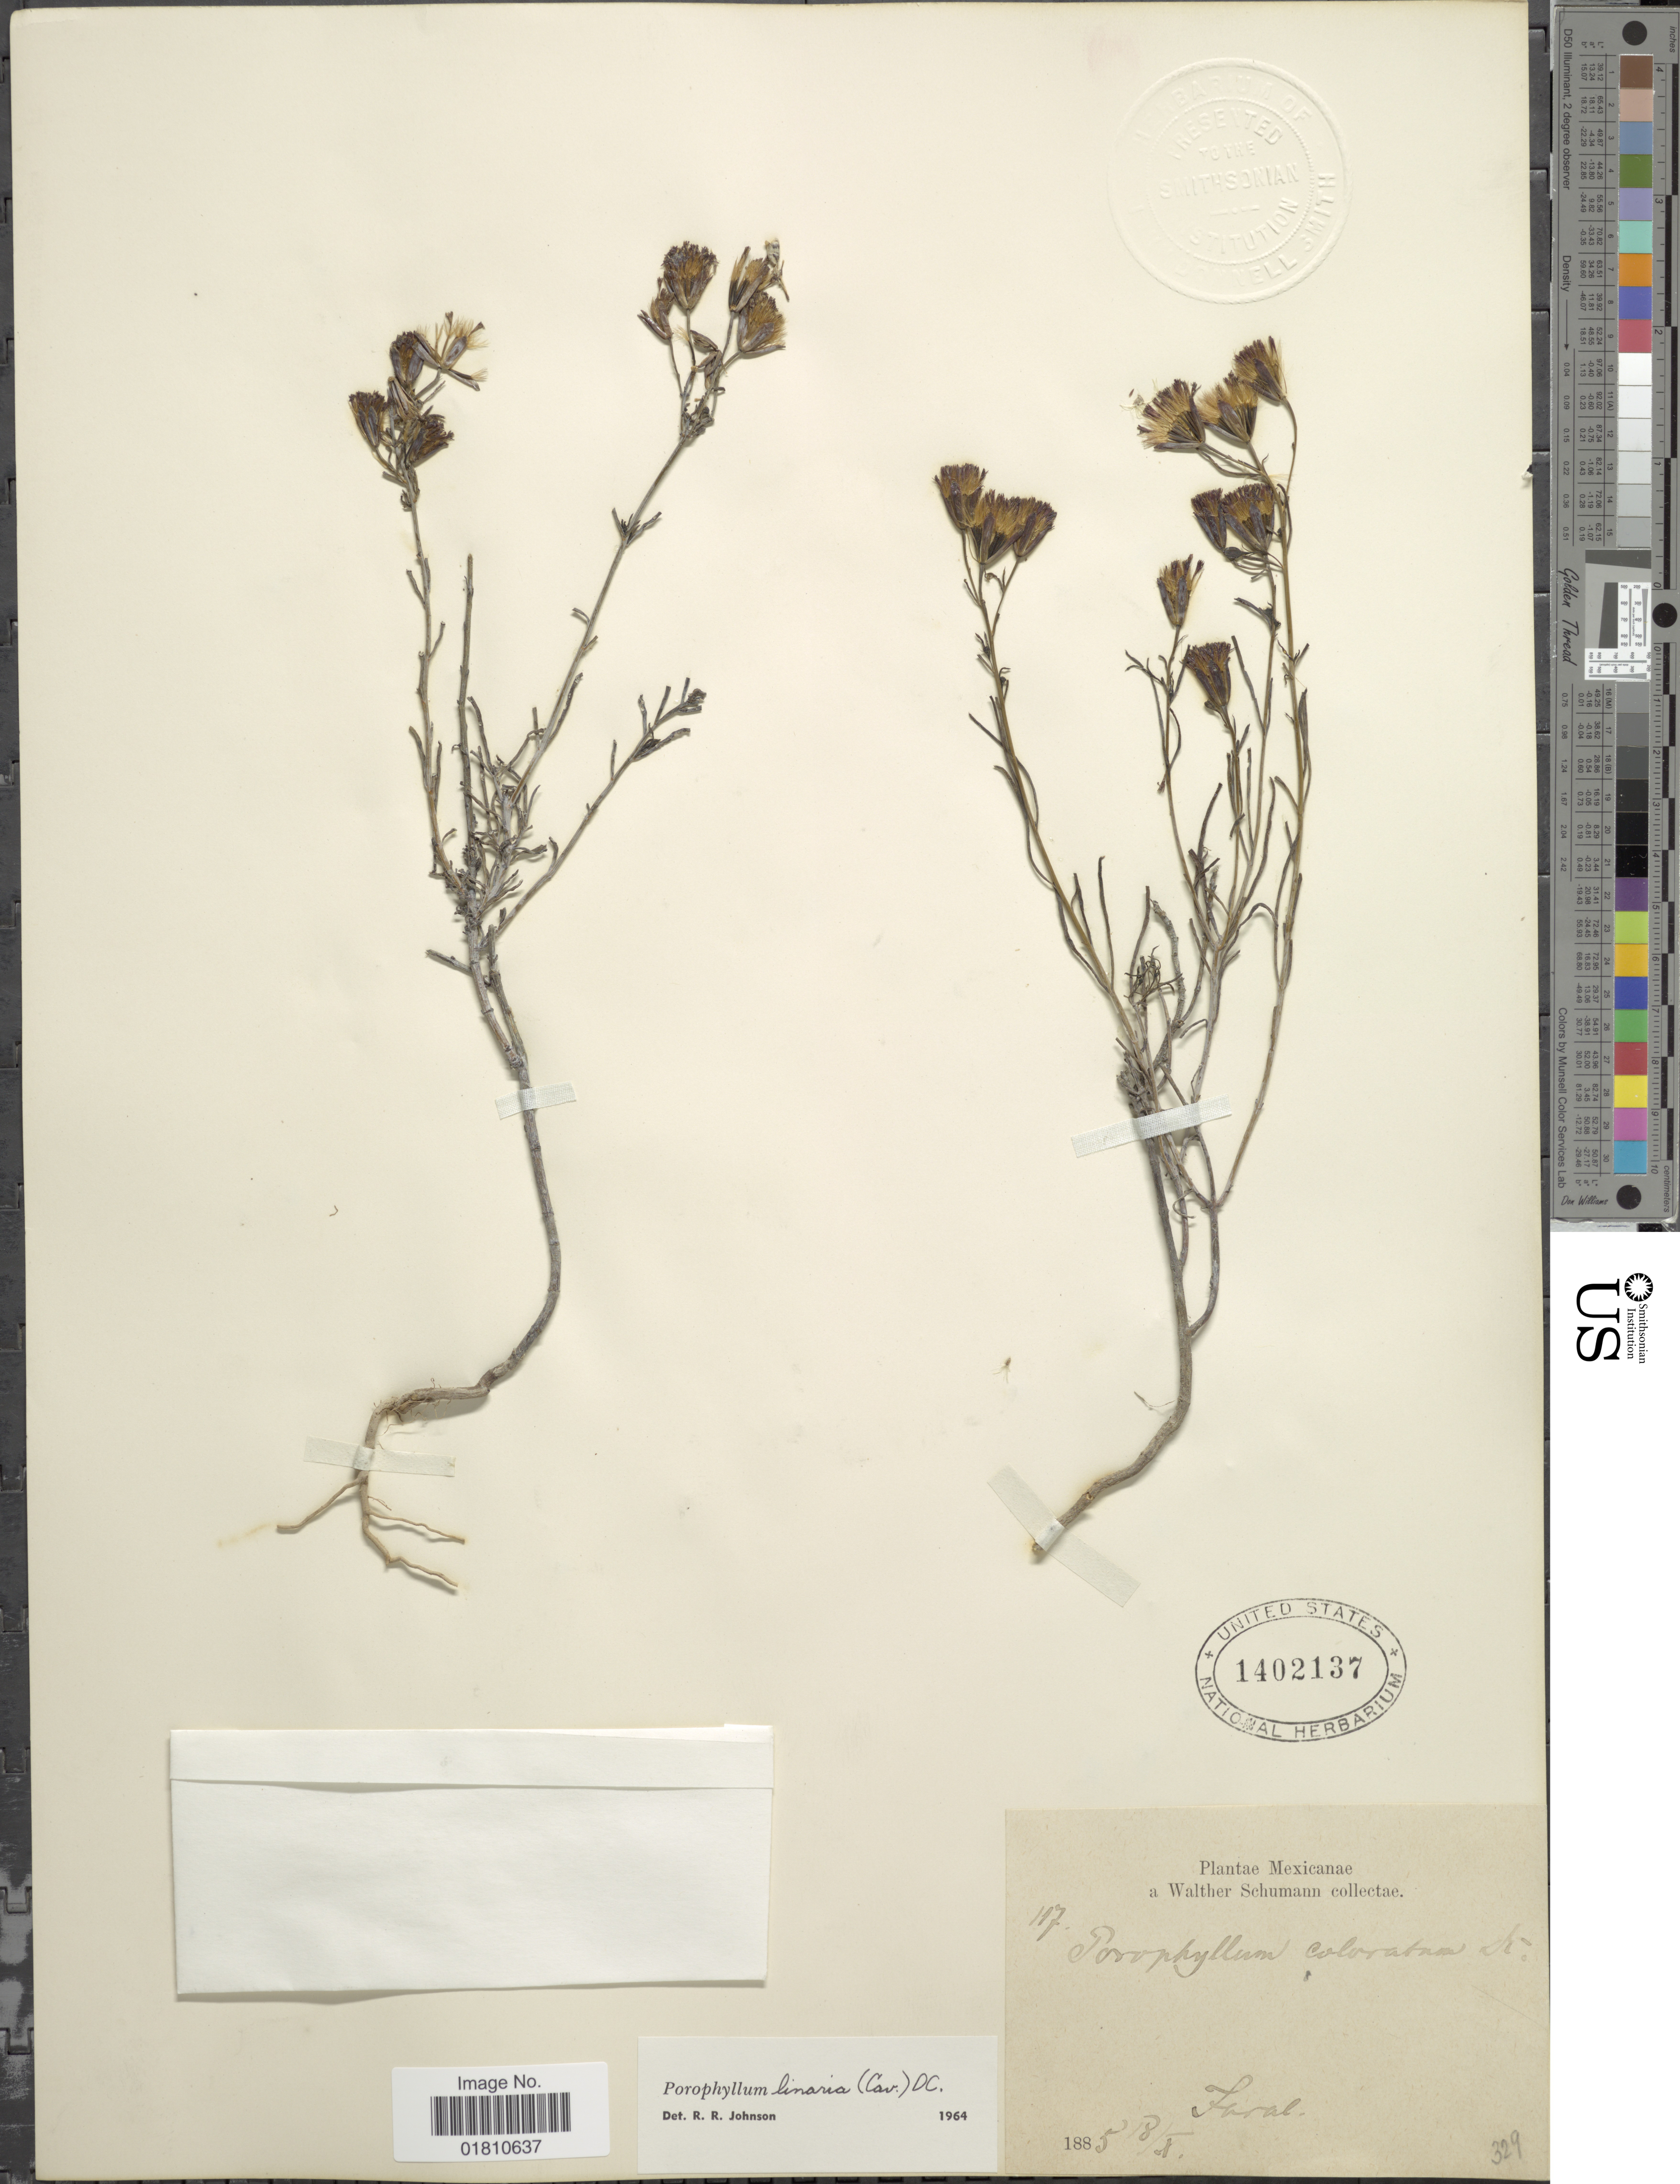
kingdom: Plantae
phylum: Tracheophyta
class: Magnoliopsida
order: Asterales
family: Asteraceae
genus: Porophyllum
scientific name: Porophyllum linaria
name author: (Cav.) DC.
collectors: W. Schumann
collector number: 117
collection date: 1885-10-08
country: Mexico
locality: Faral.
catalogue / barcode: US 1402137